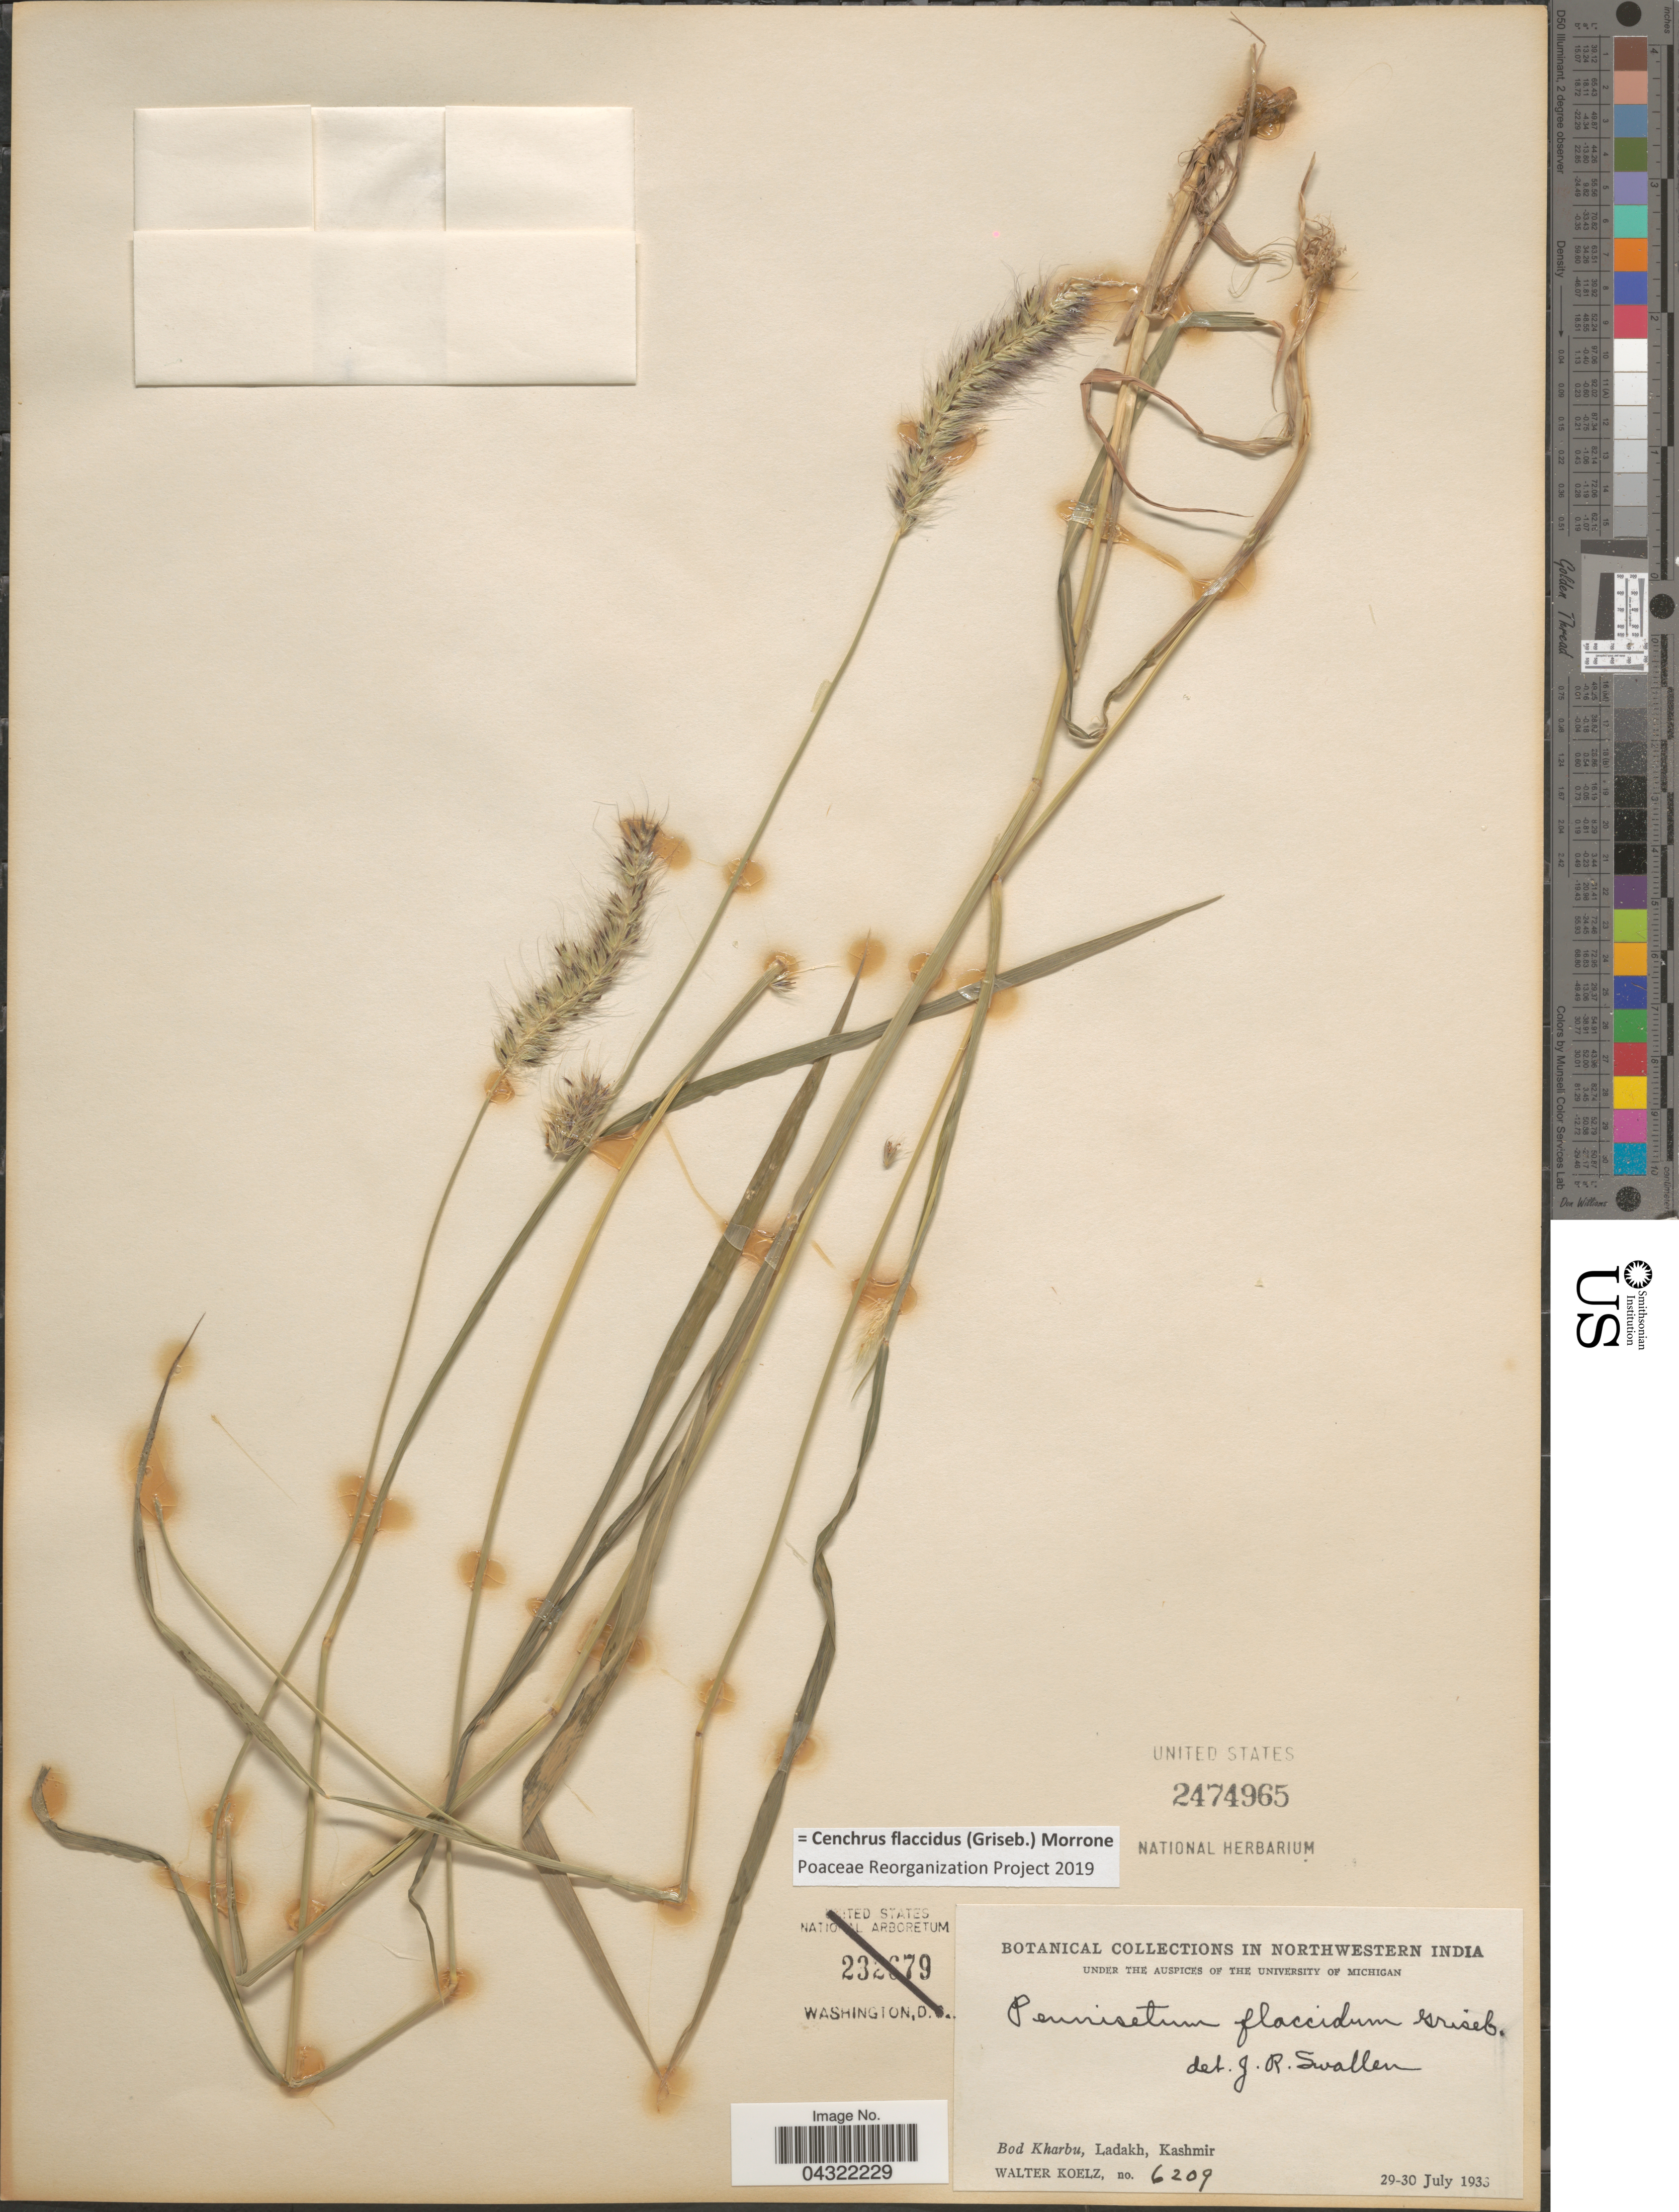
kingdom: Plantae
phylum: Tracheophyta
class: Liliopsida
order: Poales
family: Poaceae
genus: Cenchrus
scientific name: Cenchrus flaccidus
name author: (Griseb.) Morrone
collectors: W. N. Koelz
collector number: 6209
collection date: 1933-07-29/1933-07-30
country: India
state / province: Jammu and Kashmir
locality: Northwestern India. Bod Kharbu, Ladakh, Kashmir.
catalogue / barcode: US 2474965